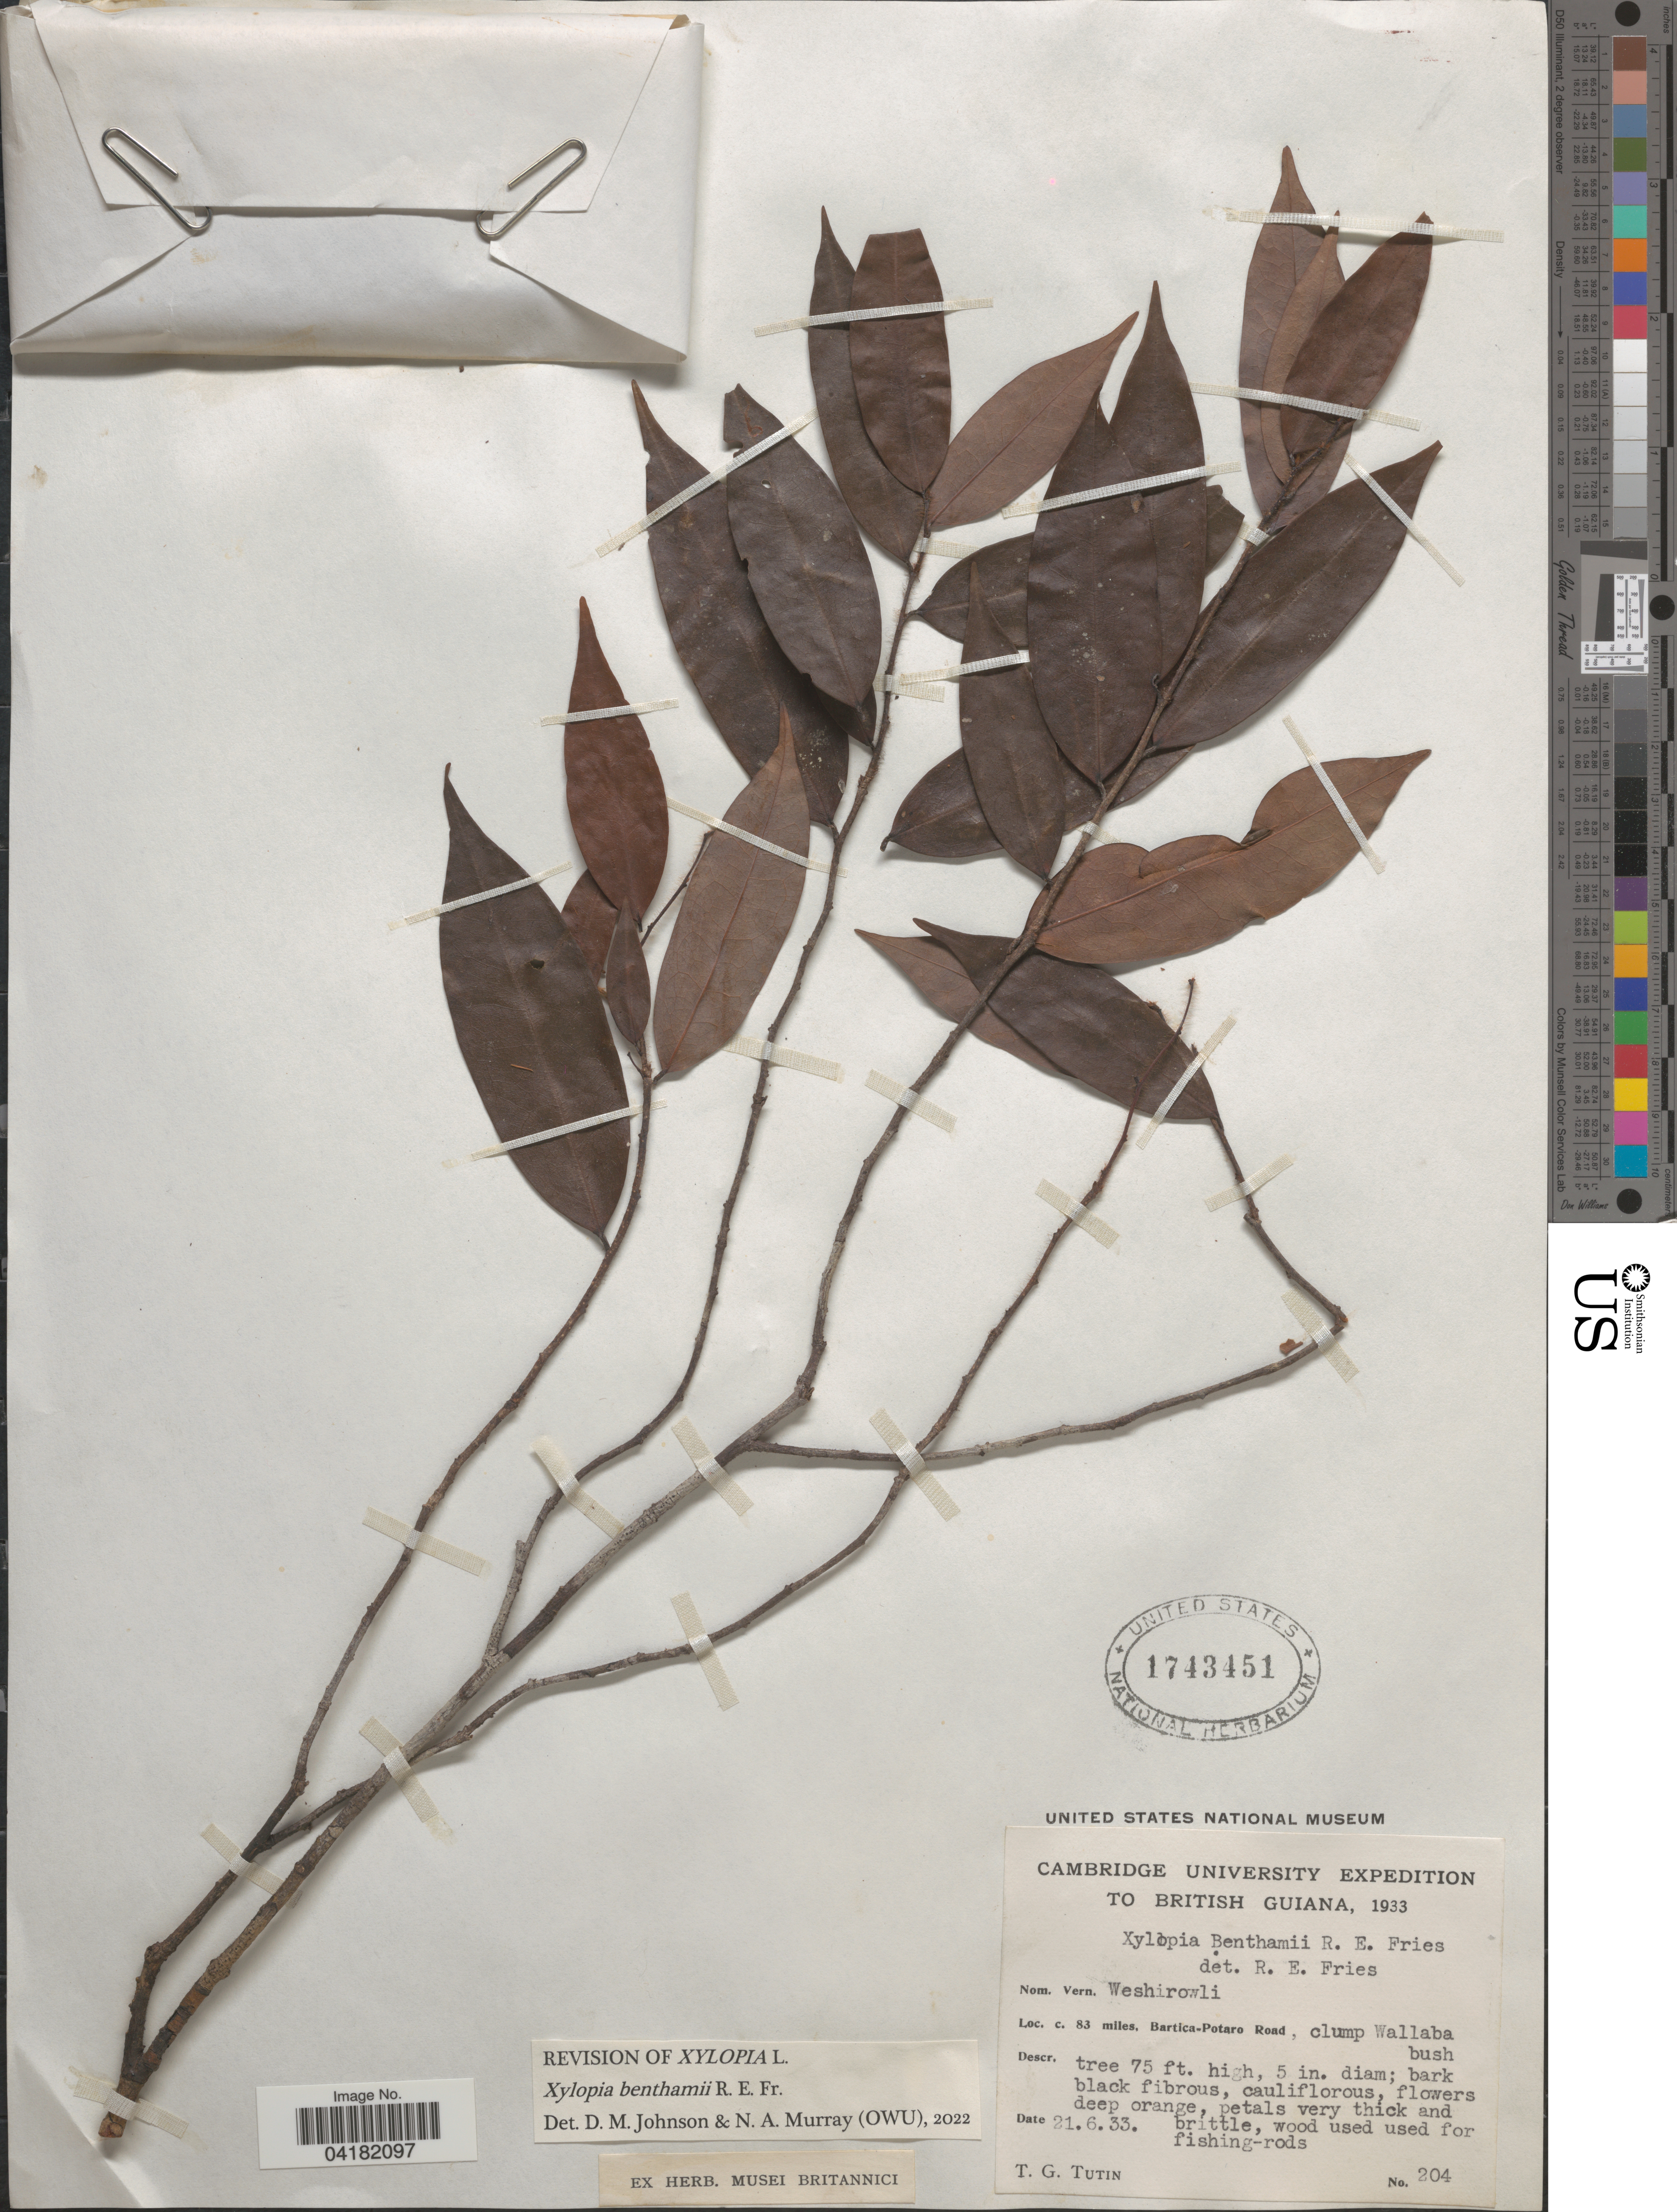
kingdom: Plantae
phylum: Tracheophyta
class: Magnoliopsida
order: Magnoliales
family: Annonaceae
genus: Xylopia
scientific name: Xylopia benthamii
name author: R.E. Fr.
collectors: T. G. Tutin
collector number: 204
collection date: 1933-06-21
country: Guyana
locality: Cambridge University Expedition to British Guiana, 1933. C. 83 miles, Bartica-Potaro Road.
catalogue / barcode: US 1743451